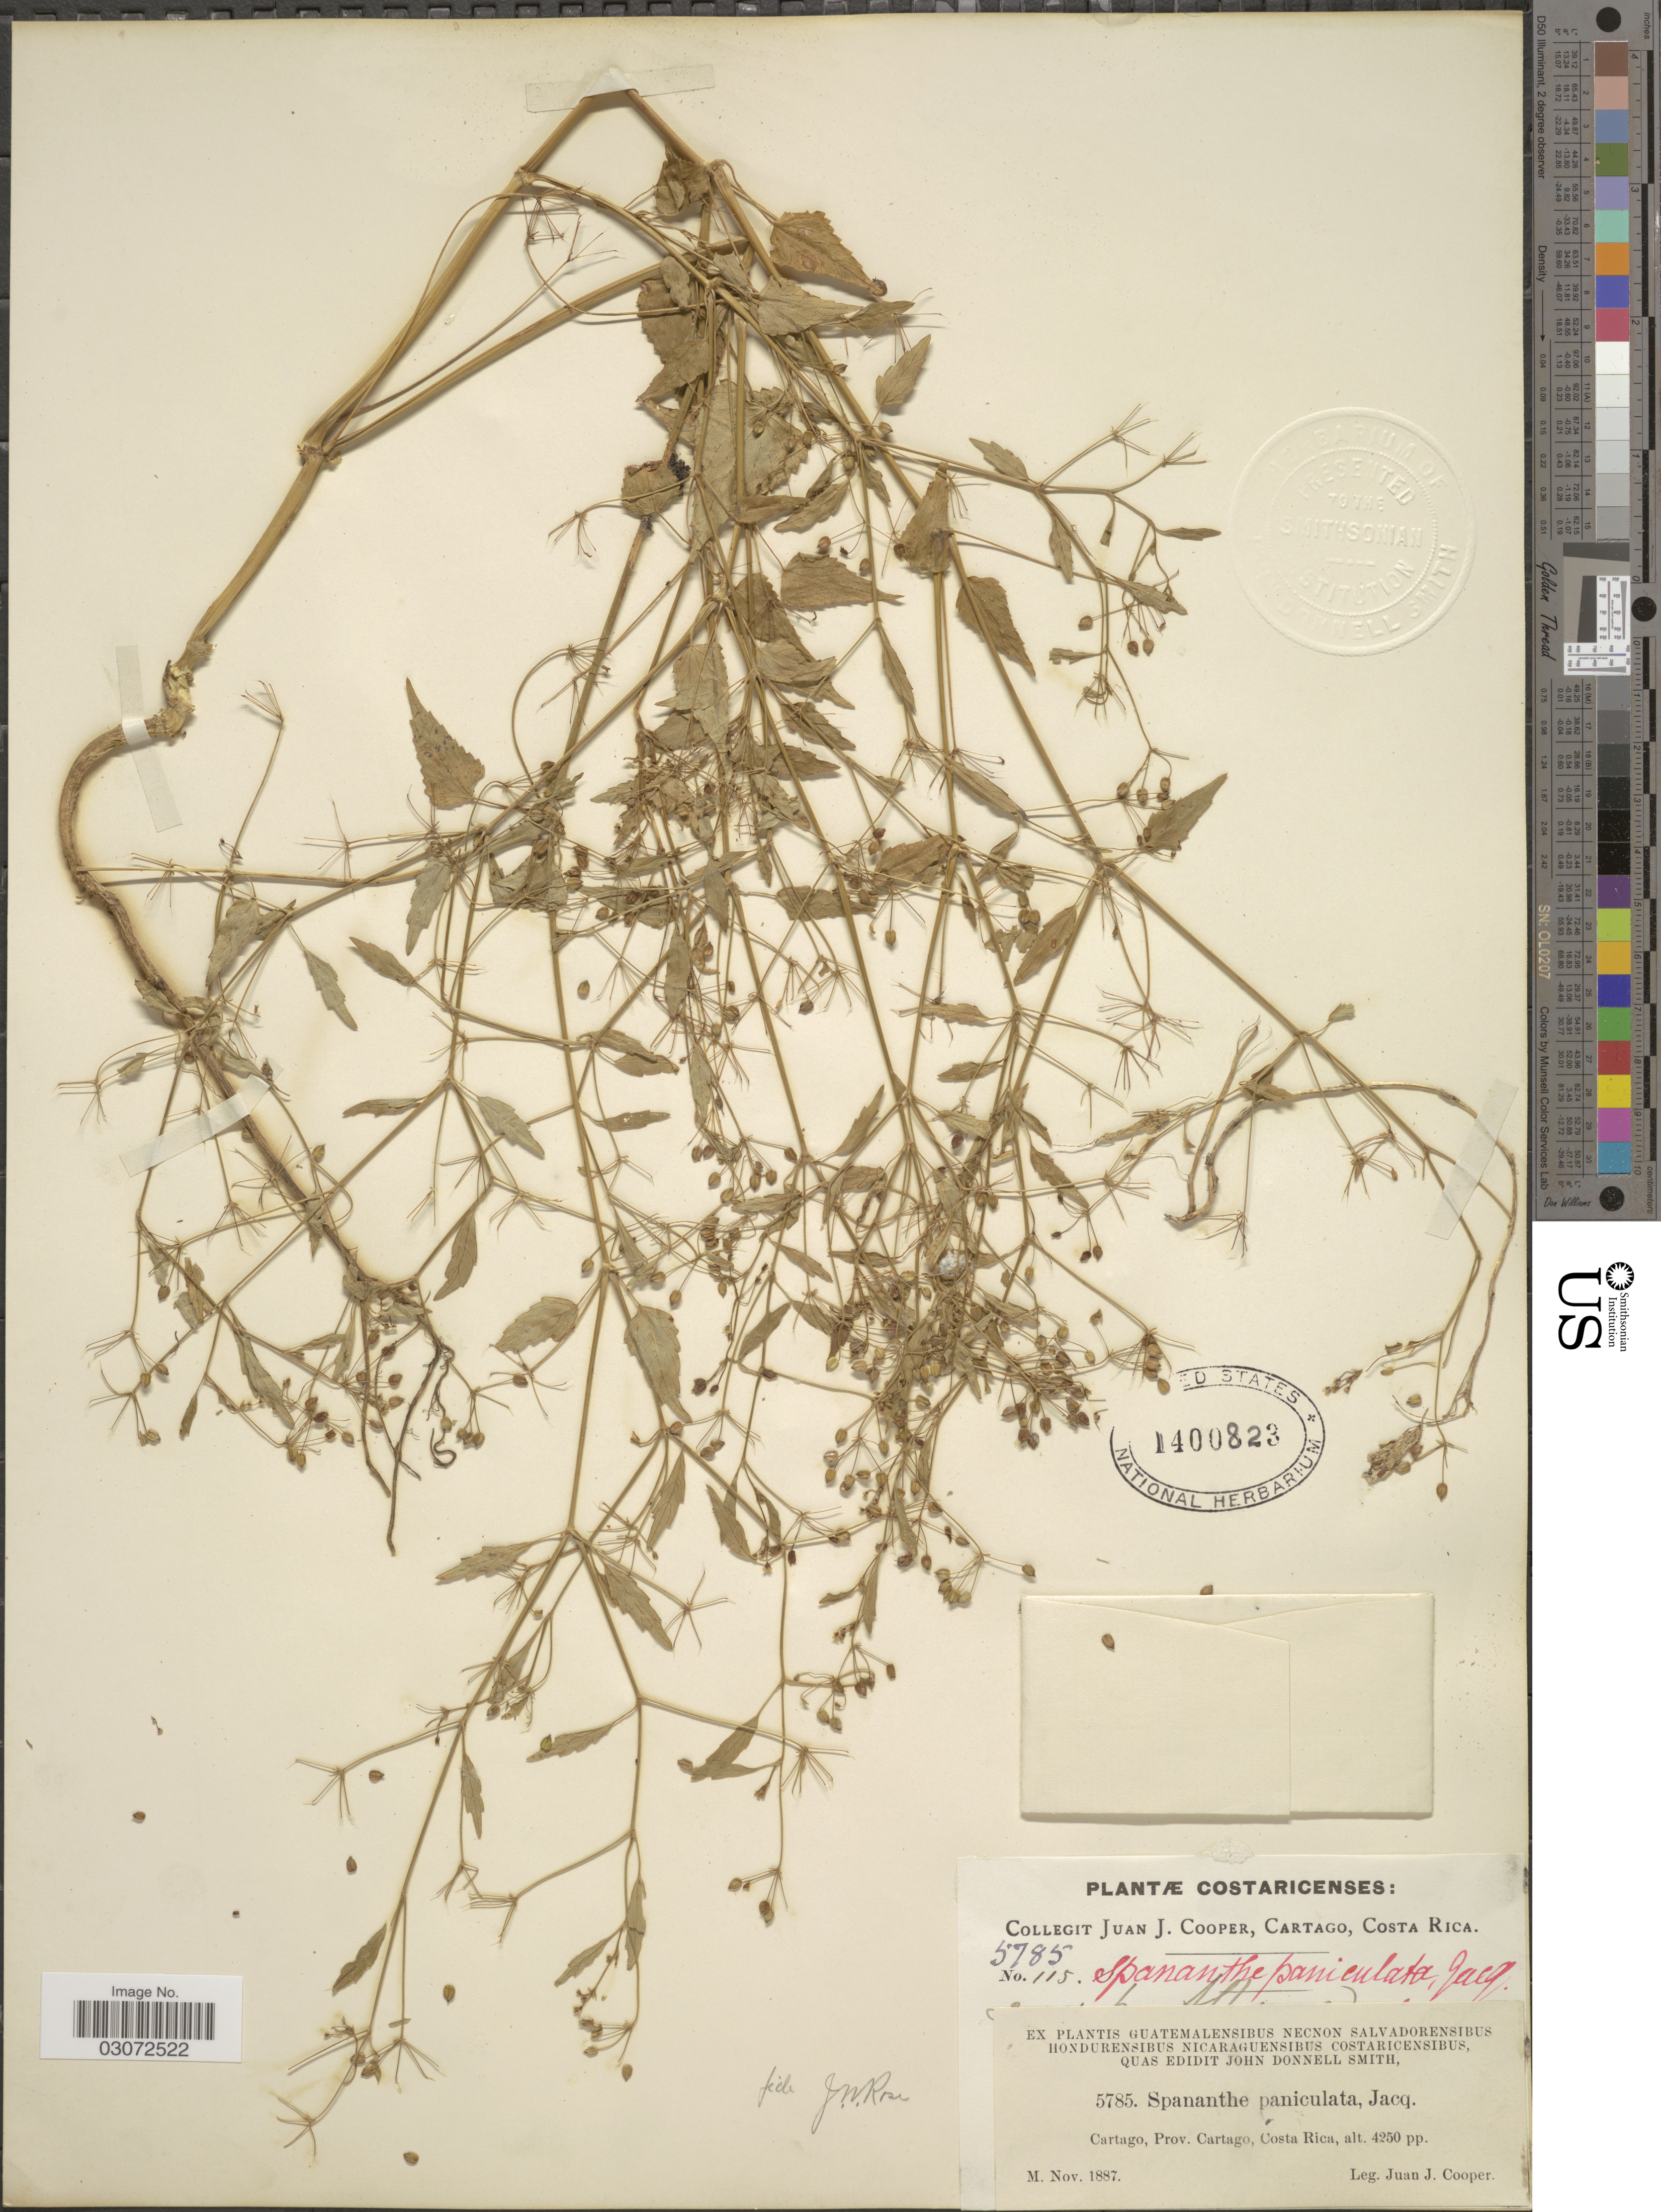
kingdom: Plantae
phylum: Tracheophyta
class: Magnoliopsida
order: Apiales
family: Apiaceae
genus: Spananthe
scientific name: Spananthe paniculata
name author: Jacq.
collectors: J. J. Cooper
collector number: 5785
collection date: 1887-11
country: Costa Rica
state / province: Cartago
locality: Cartago, Prov. Cartago.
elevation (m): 1295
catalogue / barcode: US 1400823